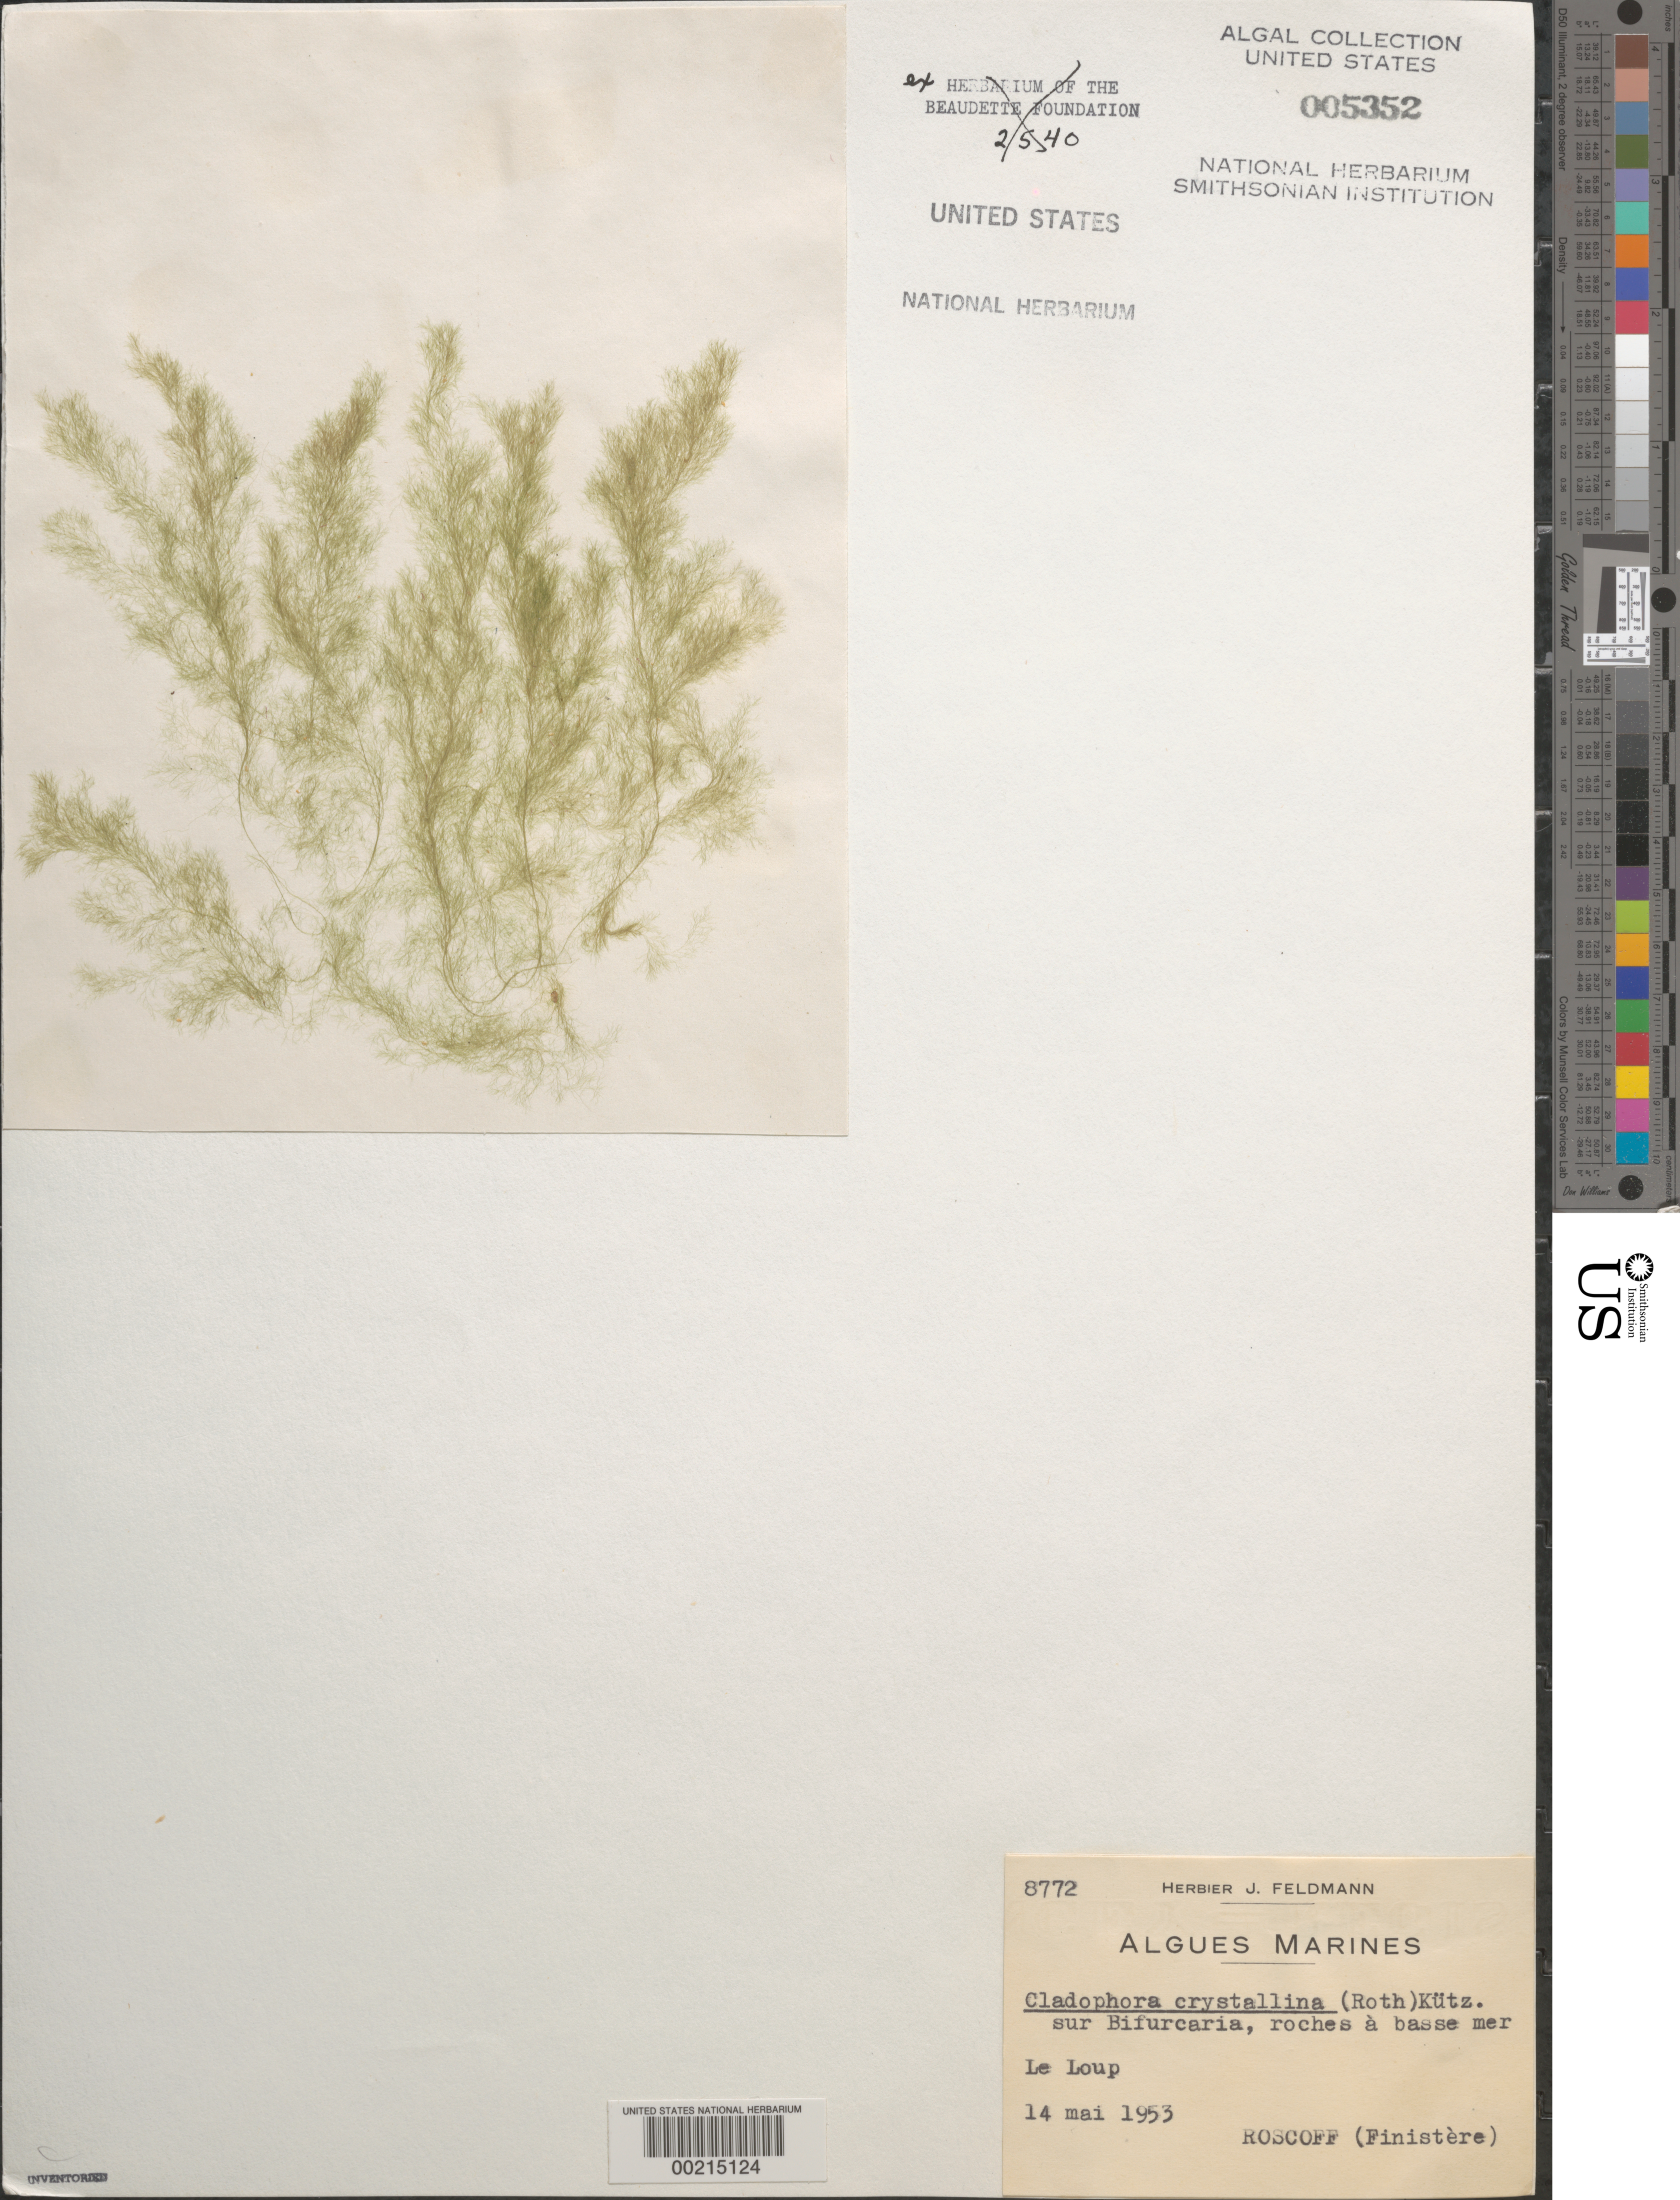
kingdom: Plantae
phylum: Chlorophyta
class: Ulvophyceae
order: Cladophorales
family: Cladophoraceae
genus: Cladophora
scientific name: Cladophora crystallina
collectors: J. Feldmann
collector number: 8772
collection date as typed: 14 May 1953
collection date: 1953-05-14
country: France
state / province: Bretagne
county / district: Finistère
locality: Roscoff, le loup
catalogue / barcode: US 5352